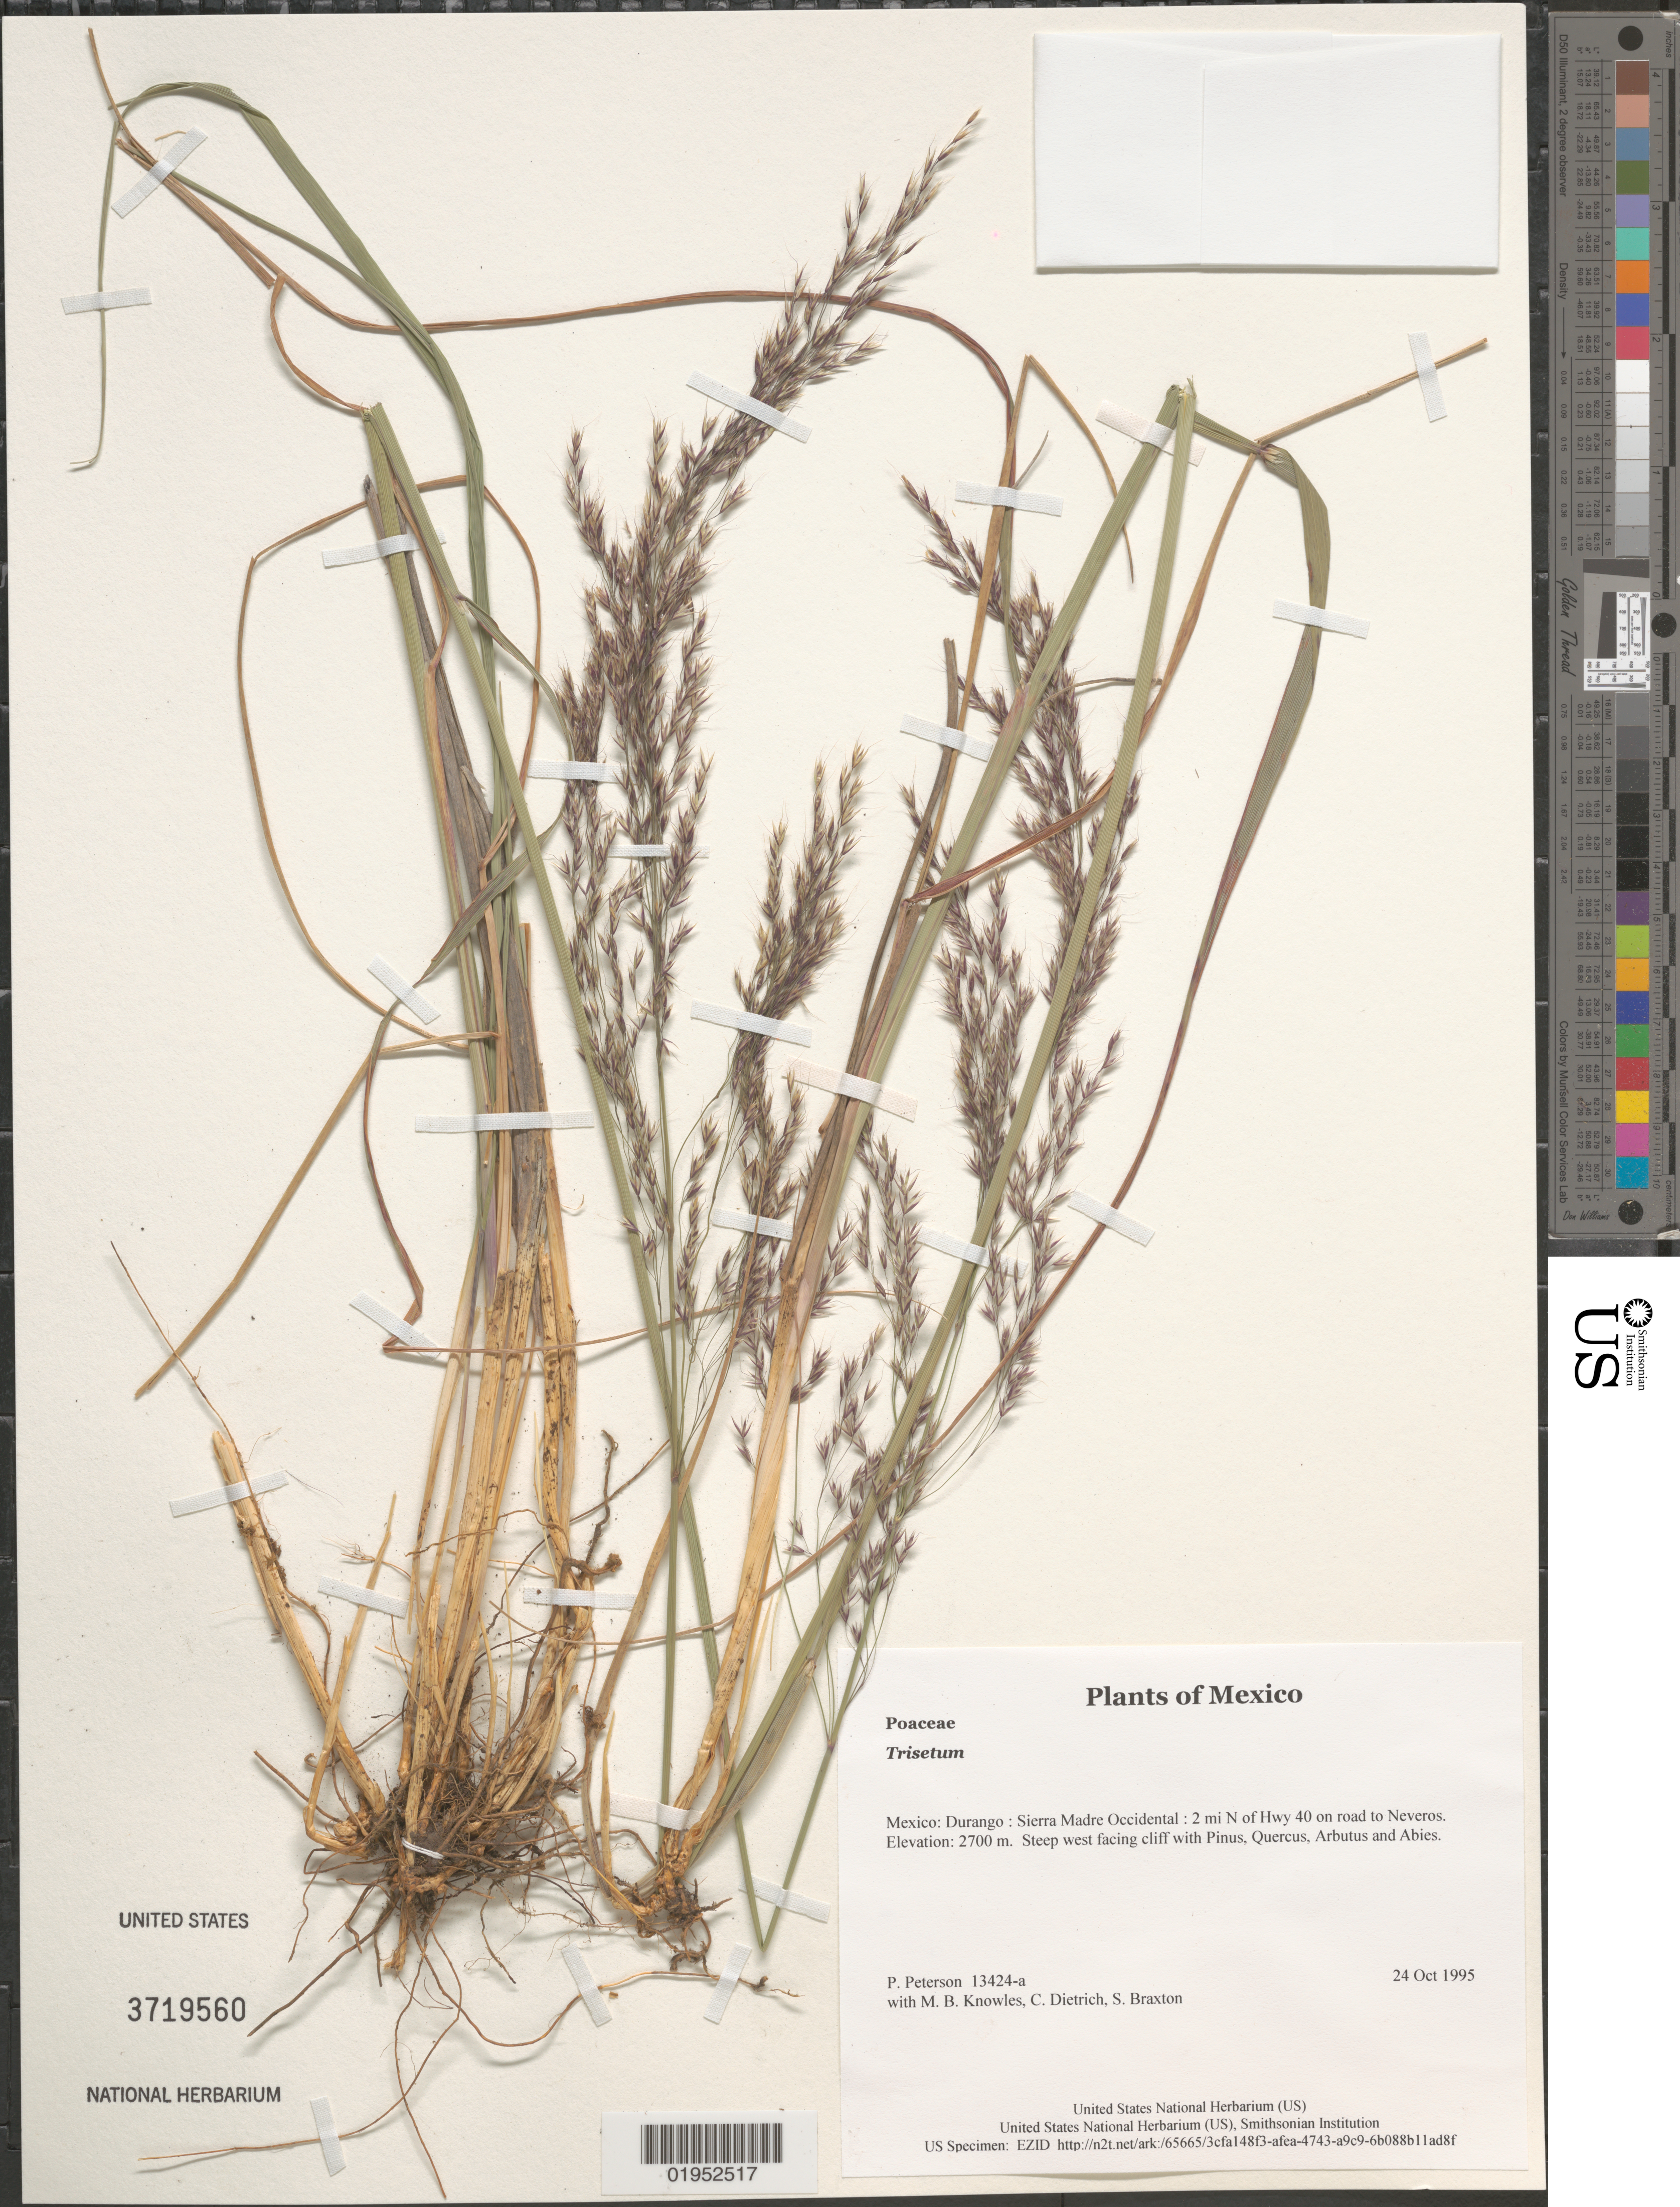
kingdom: Plantae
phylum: Tracheophyta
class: Liliopsida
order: Poales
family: Poaceae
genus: Trisetum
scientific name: Trisetum sp.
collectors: P. M. Peterson, M. B. Knowles, C. Dietrich & S. Braxton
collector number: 13424-a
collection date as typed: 24 Oct 1995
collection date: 1995-10-24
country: Mexico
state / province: Durango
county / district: Sierra Madre Occidental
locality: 2 mi N of Hwy 40 on road to Neveros.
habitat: Steep west facing cliff with Pinus, Quercus, Arbutus and Abies.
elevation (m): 2700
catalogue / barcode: US 3719560